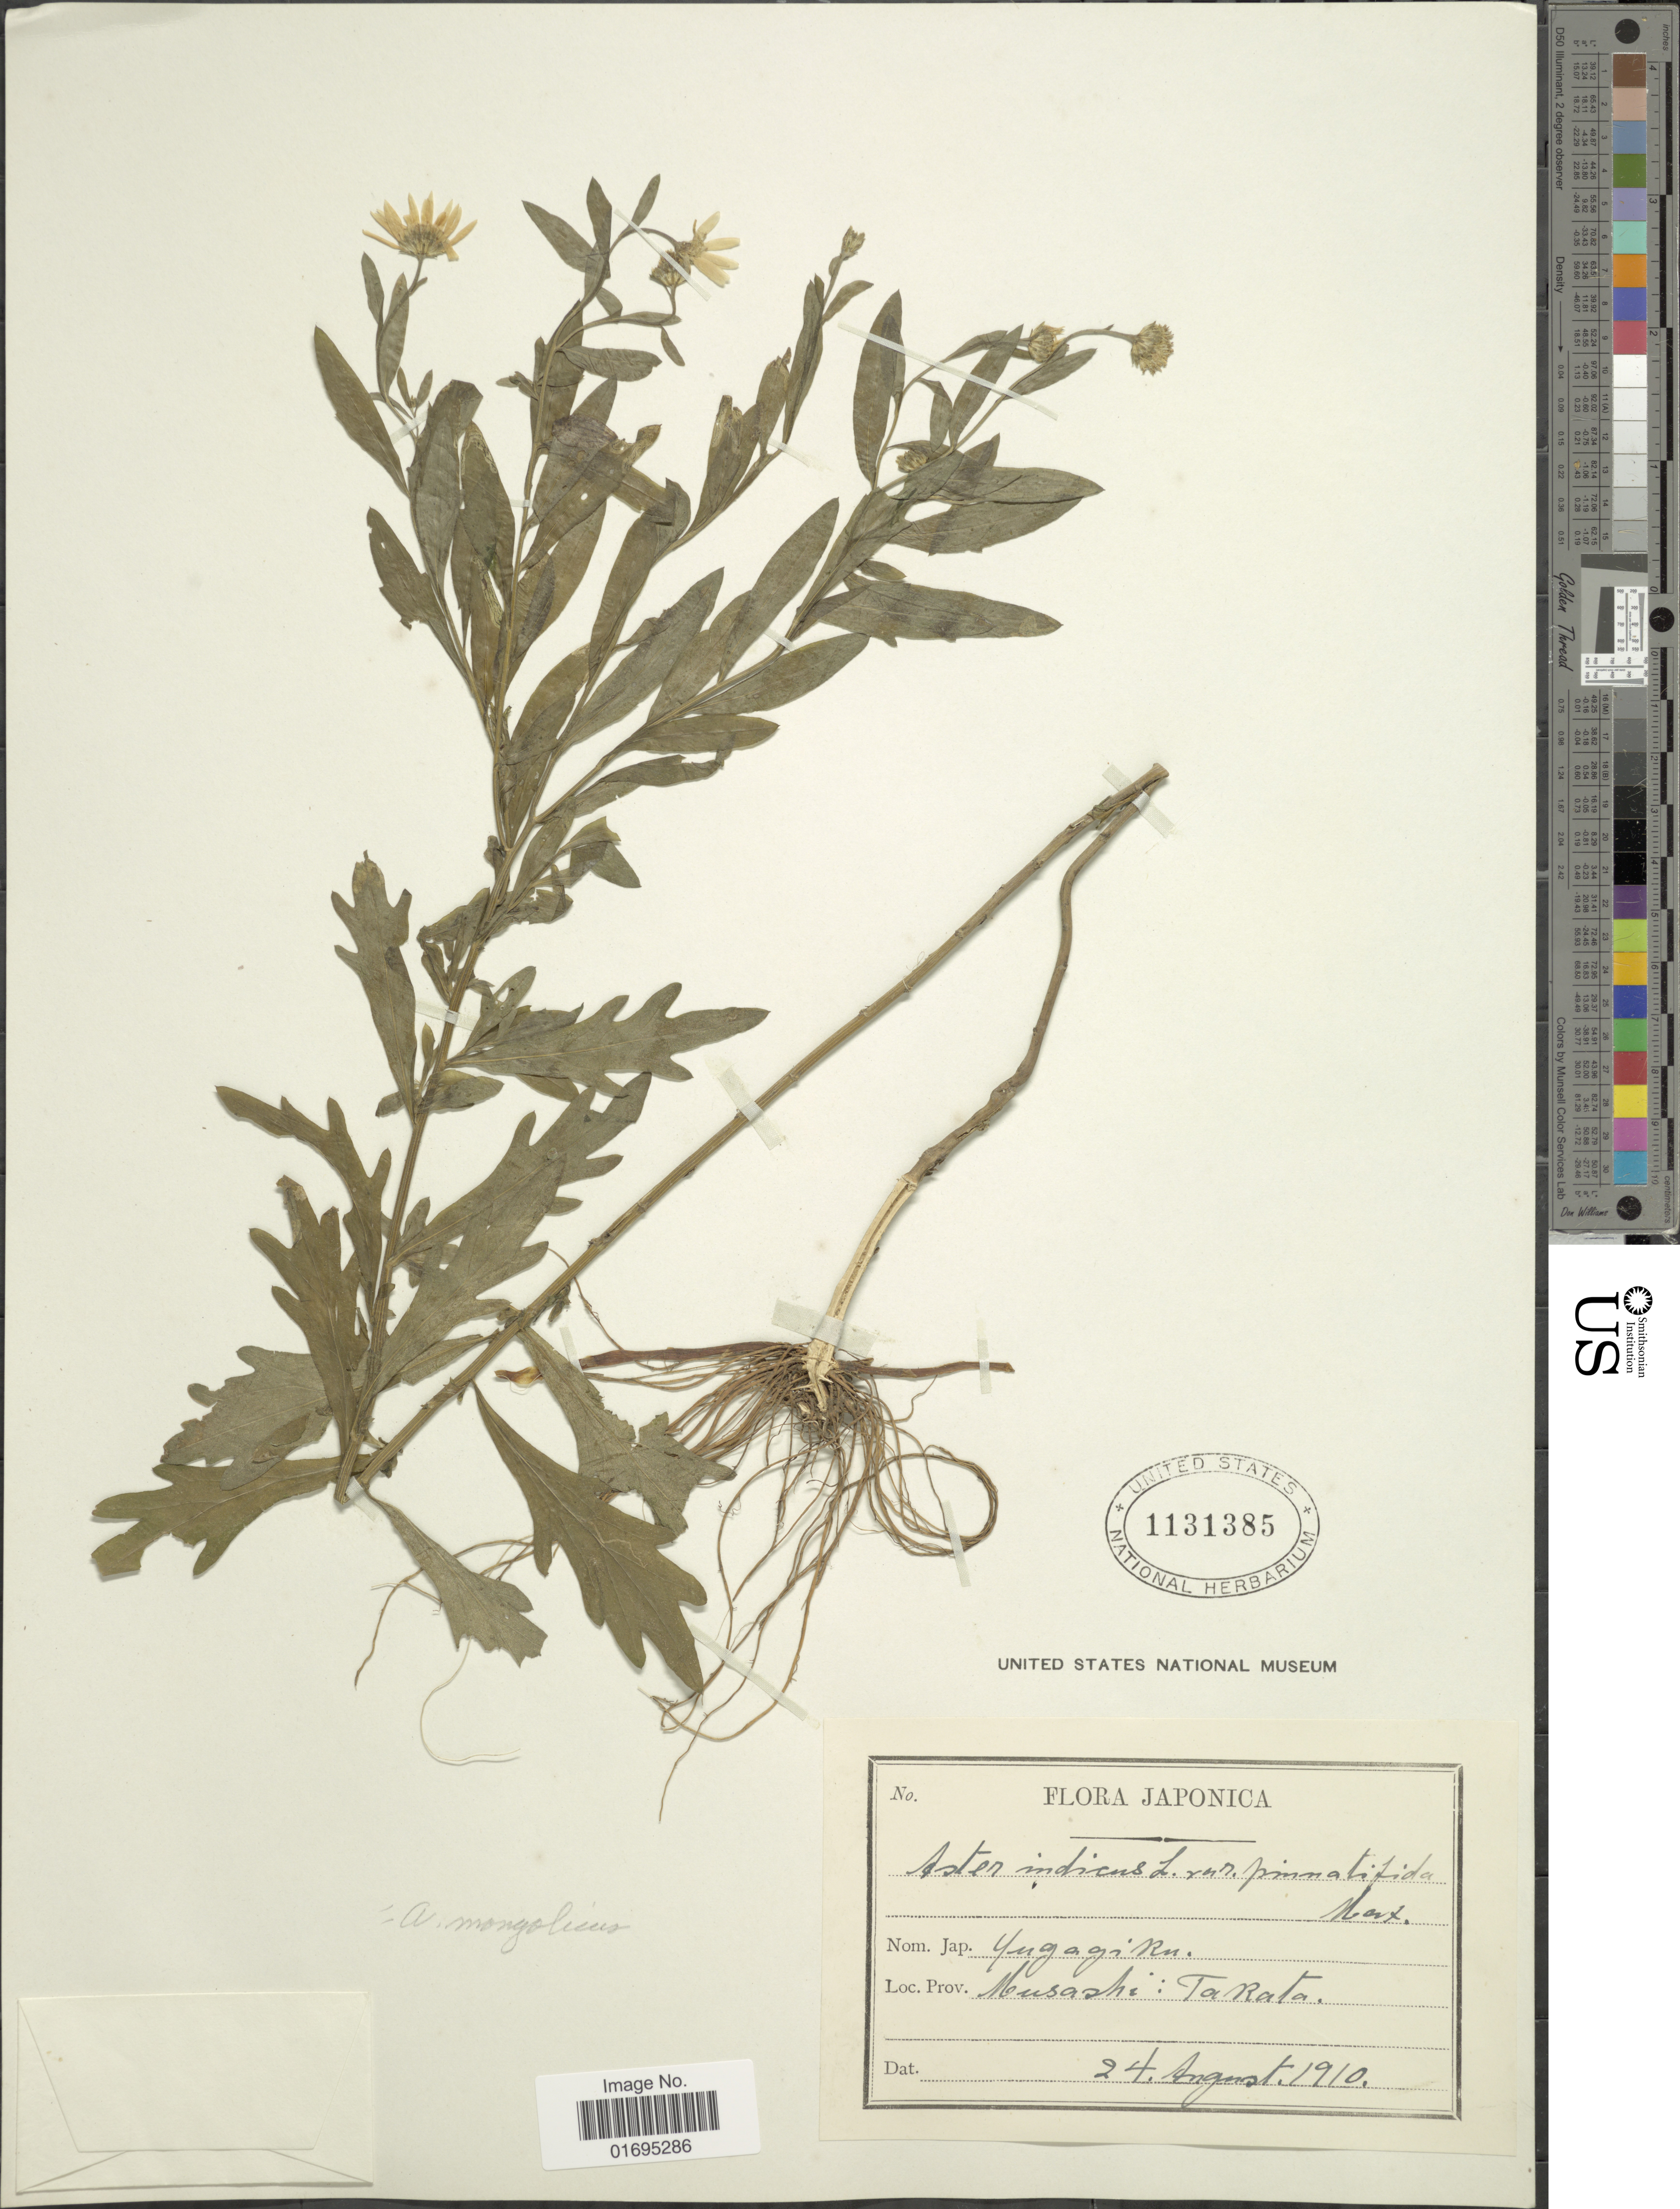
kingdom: Plantae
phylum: Tracheophyta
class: Magnoliopsida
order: Asterales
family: Asteraceae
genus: Kalimeris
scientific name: Kalimeris pinnatifida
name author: (Maxim.) Kitam.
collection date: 1910-08-24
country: Japan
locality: Musashi, Takata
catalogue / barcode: US 1131385